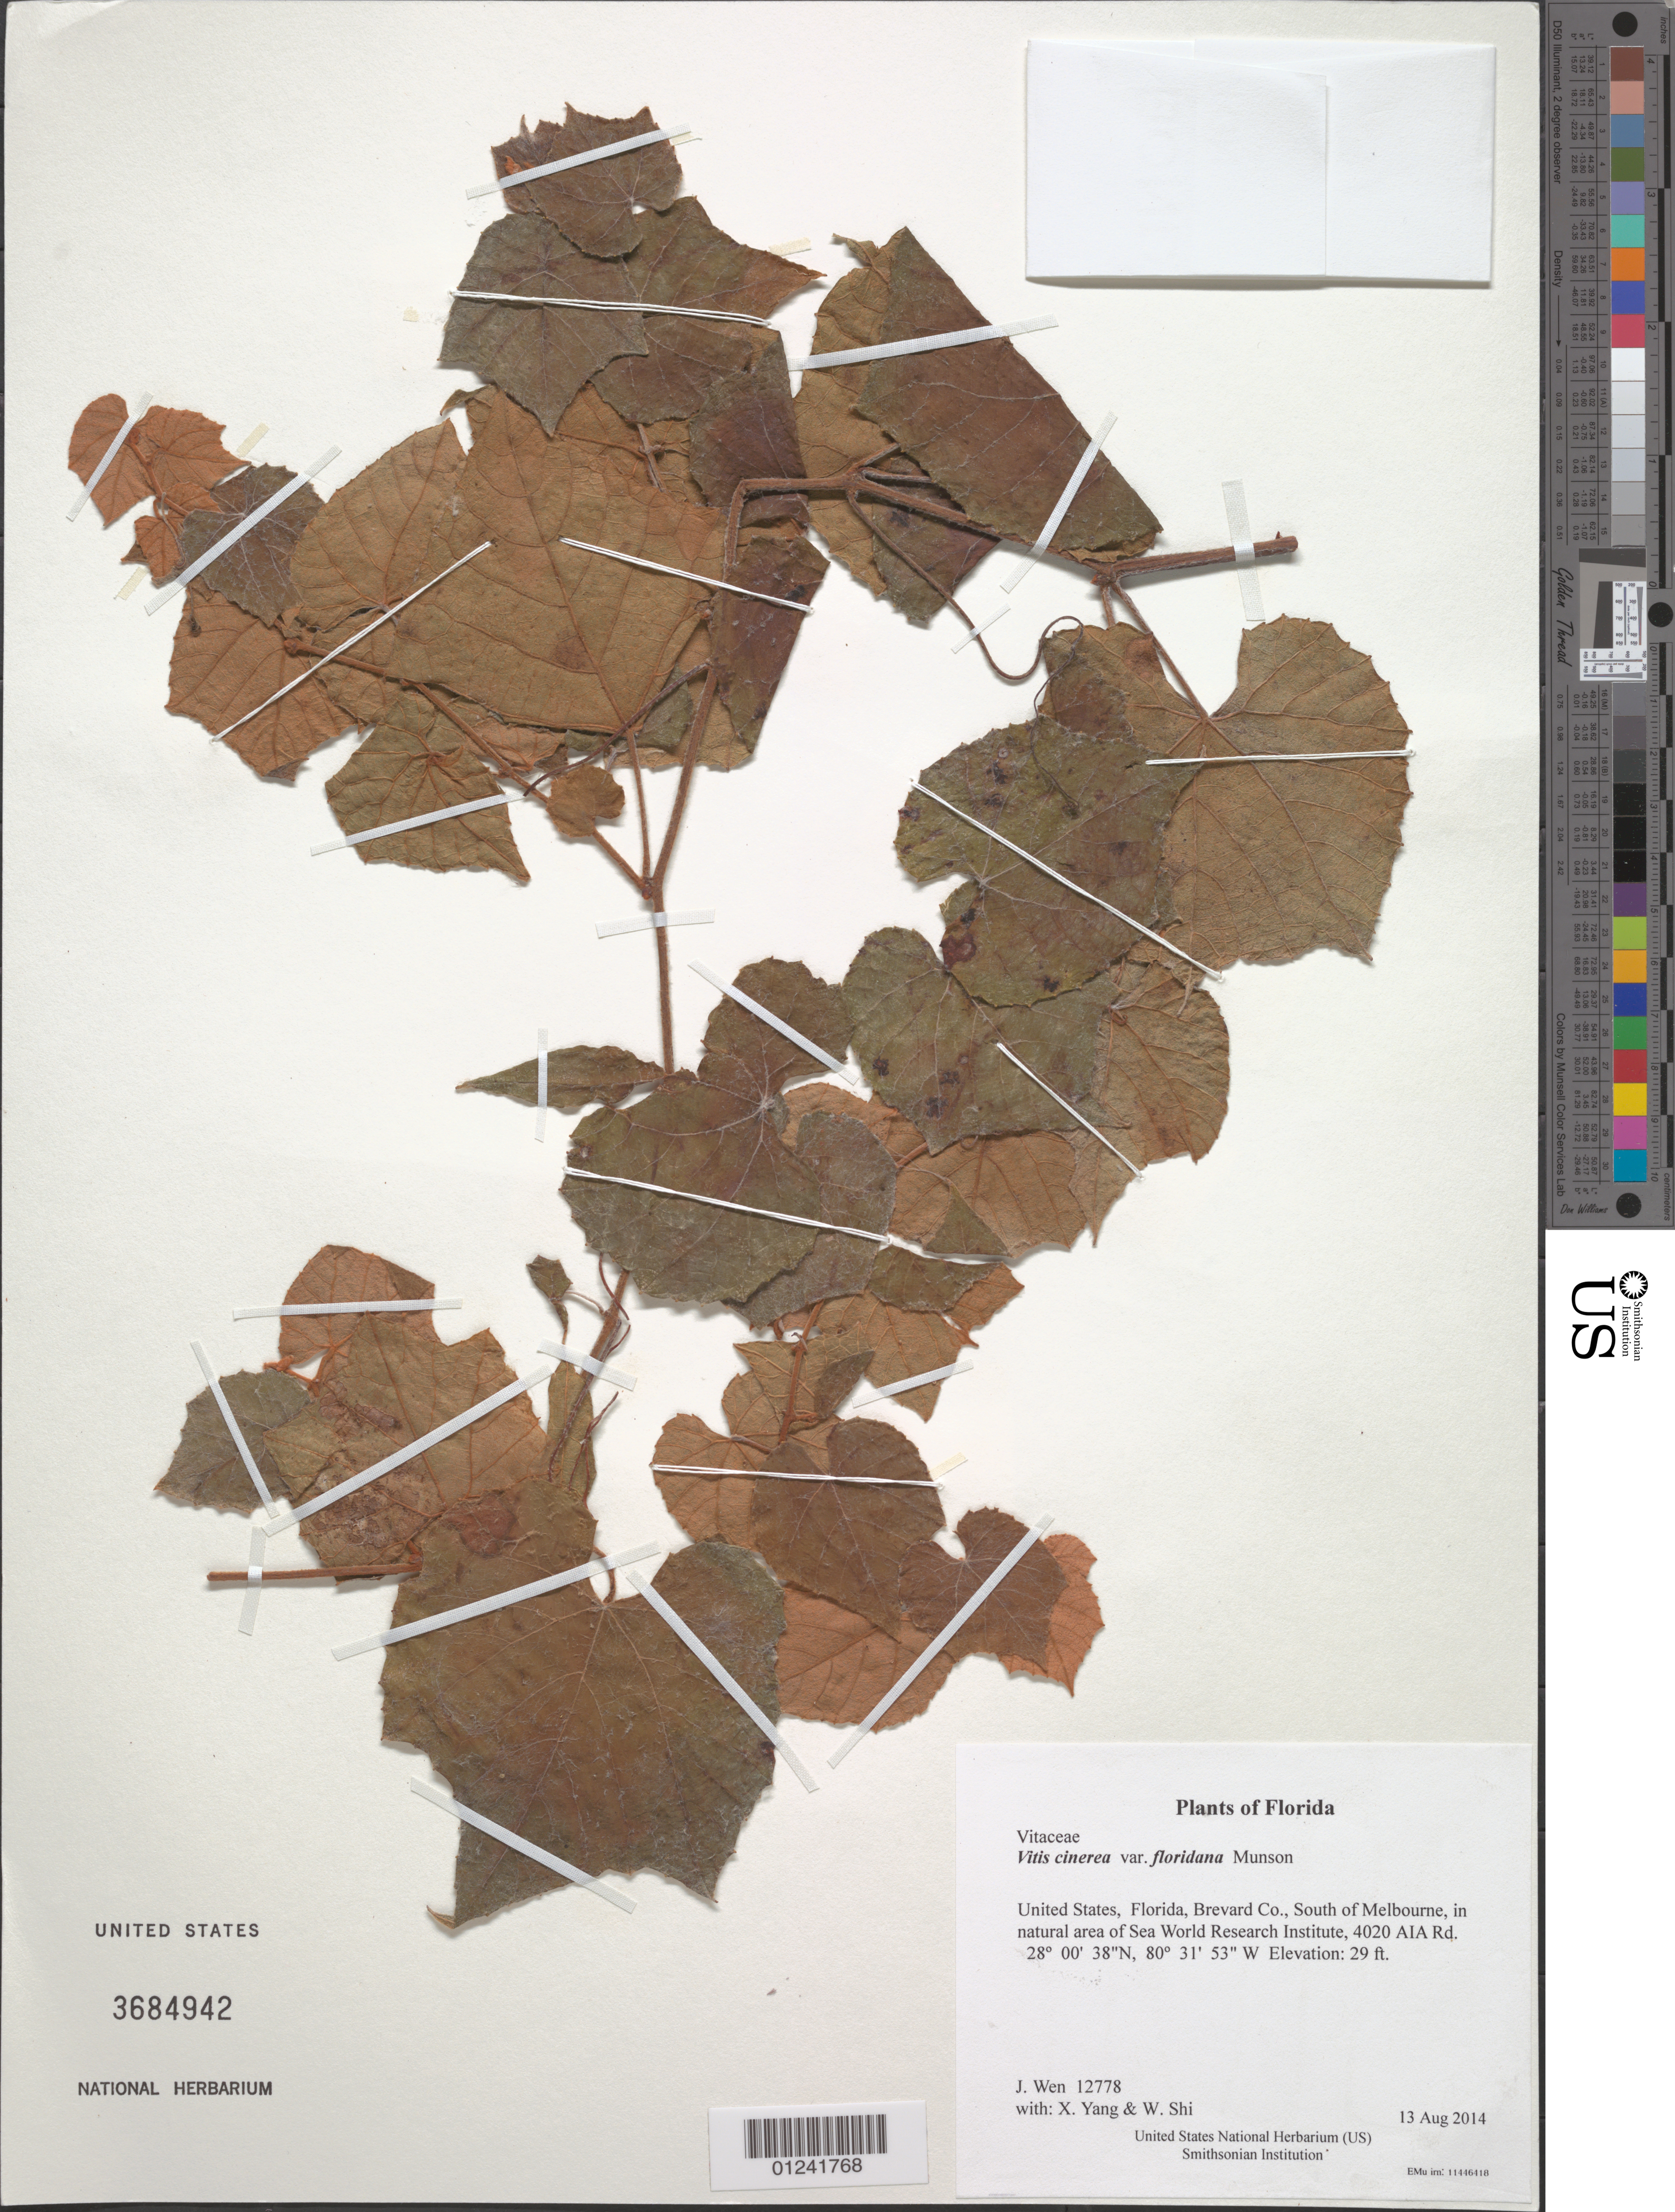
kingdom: Plantae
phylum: Tracheophyta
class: Magnoliopsida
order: Vitales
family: Vitaceae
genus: Vitis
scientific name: Vitis cinerea var. floridana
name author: Munson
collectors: J. Wen, X. Yang & W. Shi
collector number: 12778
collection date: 2014-08-13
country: United States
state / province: Florida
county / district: Brevard Co.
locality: South of Melbourne, in natural area of Sea World Research Institute, 4020 AIA Rd.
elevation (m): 9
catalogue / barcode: US 3684942